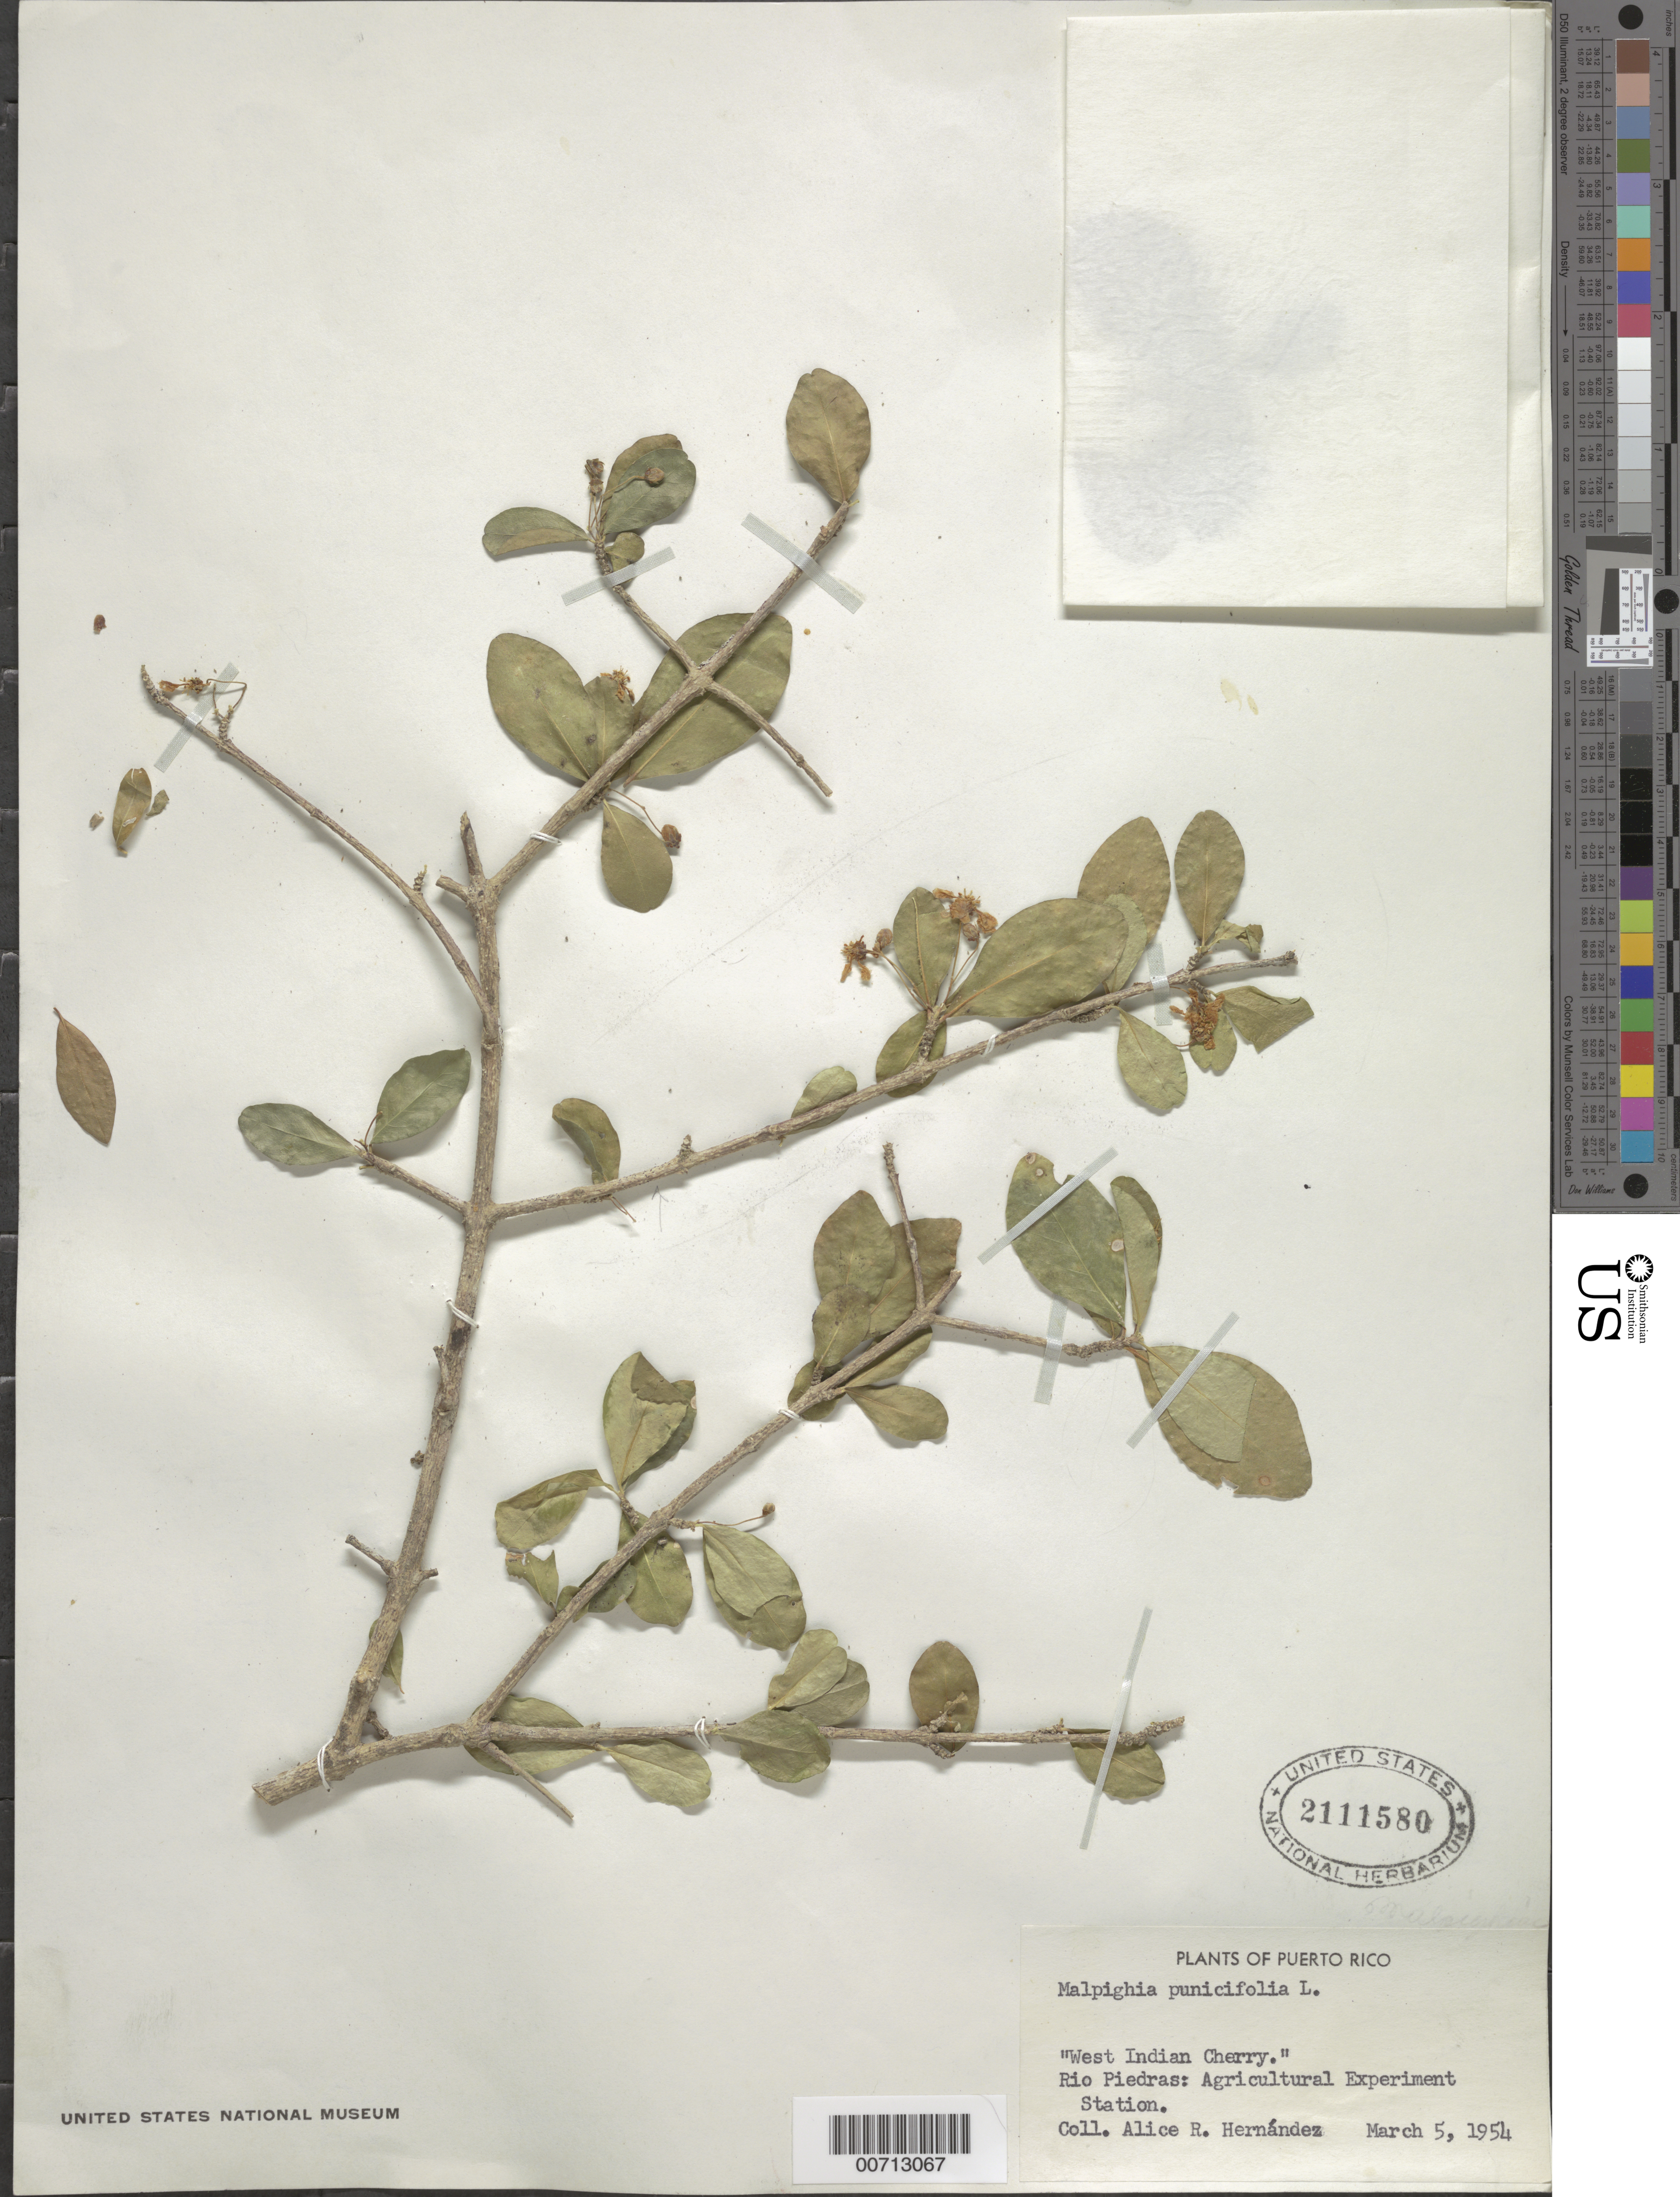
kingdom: Plantae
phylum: Tracheophyta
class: Magnoliopsida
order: Malpighiales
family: Malpighiaceae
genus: Malpighia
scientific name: Malpighia punicifolia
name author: L.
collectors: A. R. Hernandez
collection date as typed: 05 Mar 1954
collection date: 1954-03-05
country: Puerto Rico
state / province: Rio Piedras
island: Greater Antilles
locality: Agricultural Exp. Station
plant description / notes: Common name: West Indian Cherry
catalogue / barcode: US 2111580